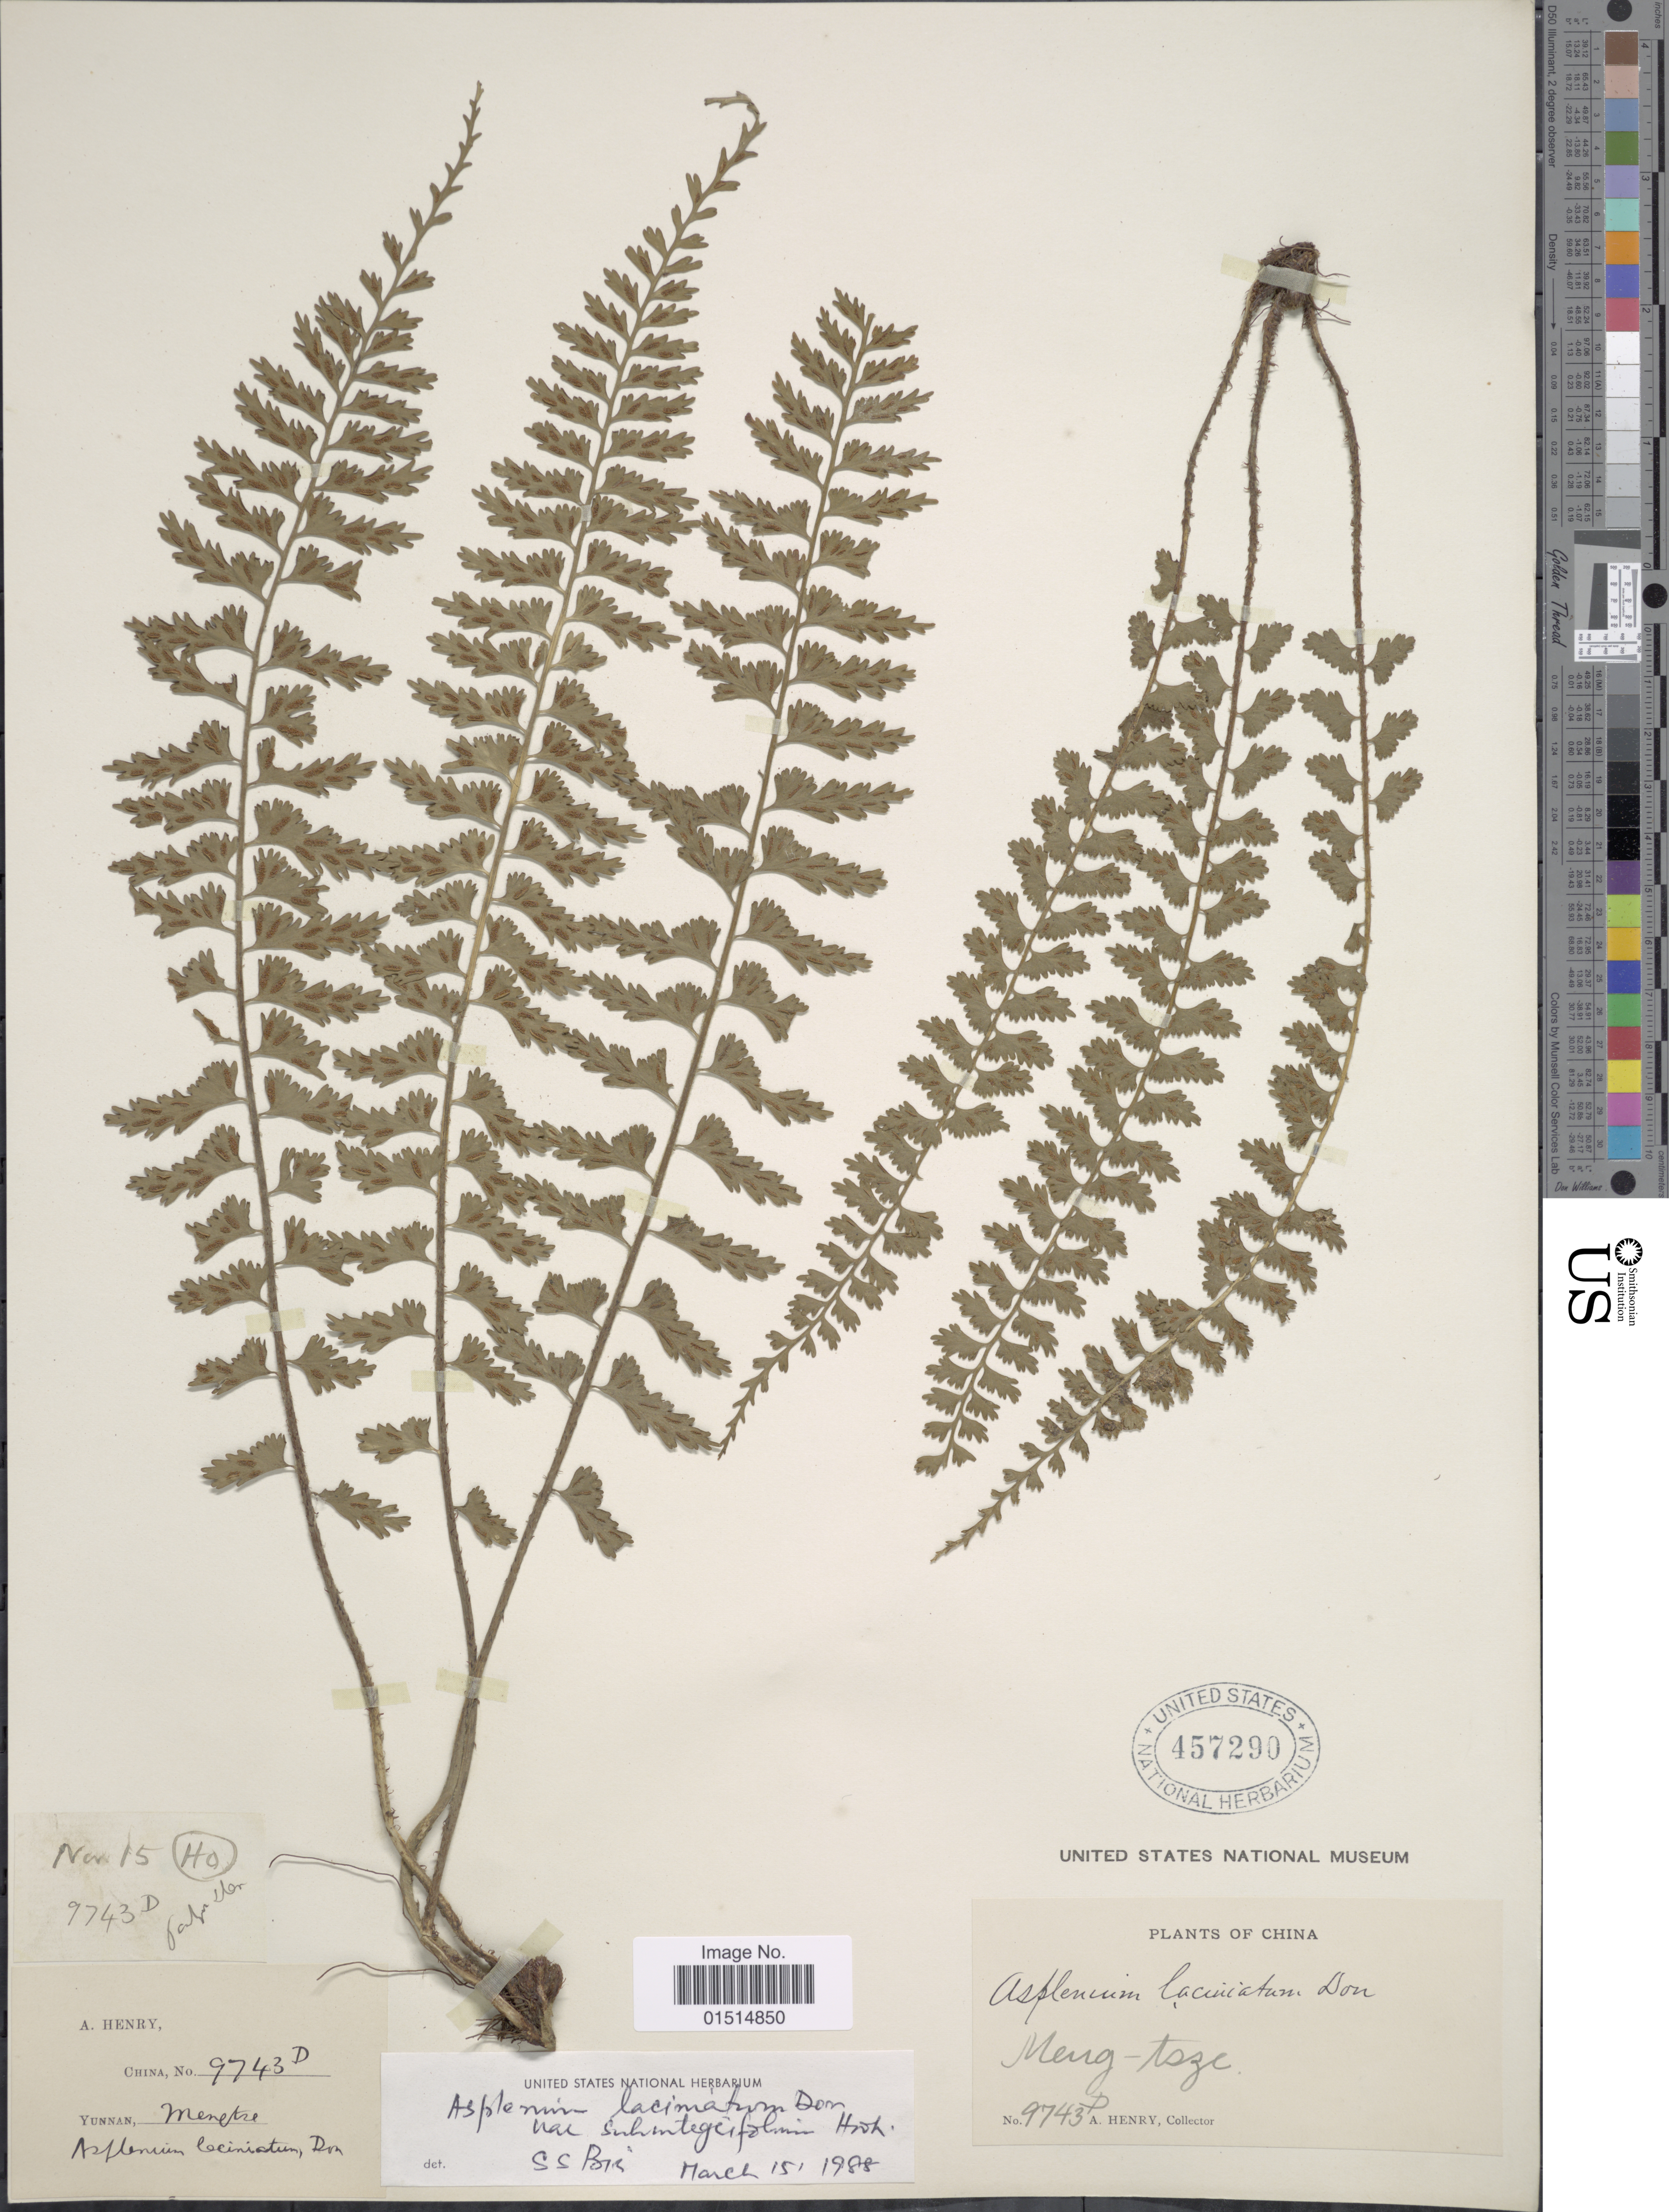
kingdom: Plantae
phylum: Tracheophyta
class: Polypodiopsida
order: Polypodiales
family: Aspleniaceae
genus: Asplenium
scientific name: Asplenium guenzianum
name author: Mett.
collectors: A. Henry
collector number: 9743 D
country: China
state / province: Yunnan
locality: Meng-tsze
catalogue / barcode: US 457290